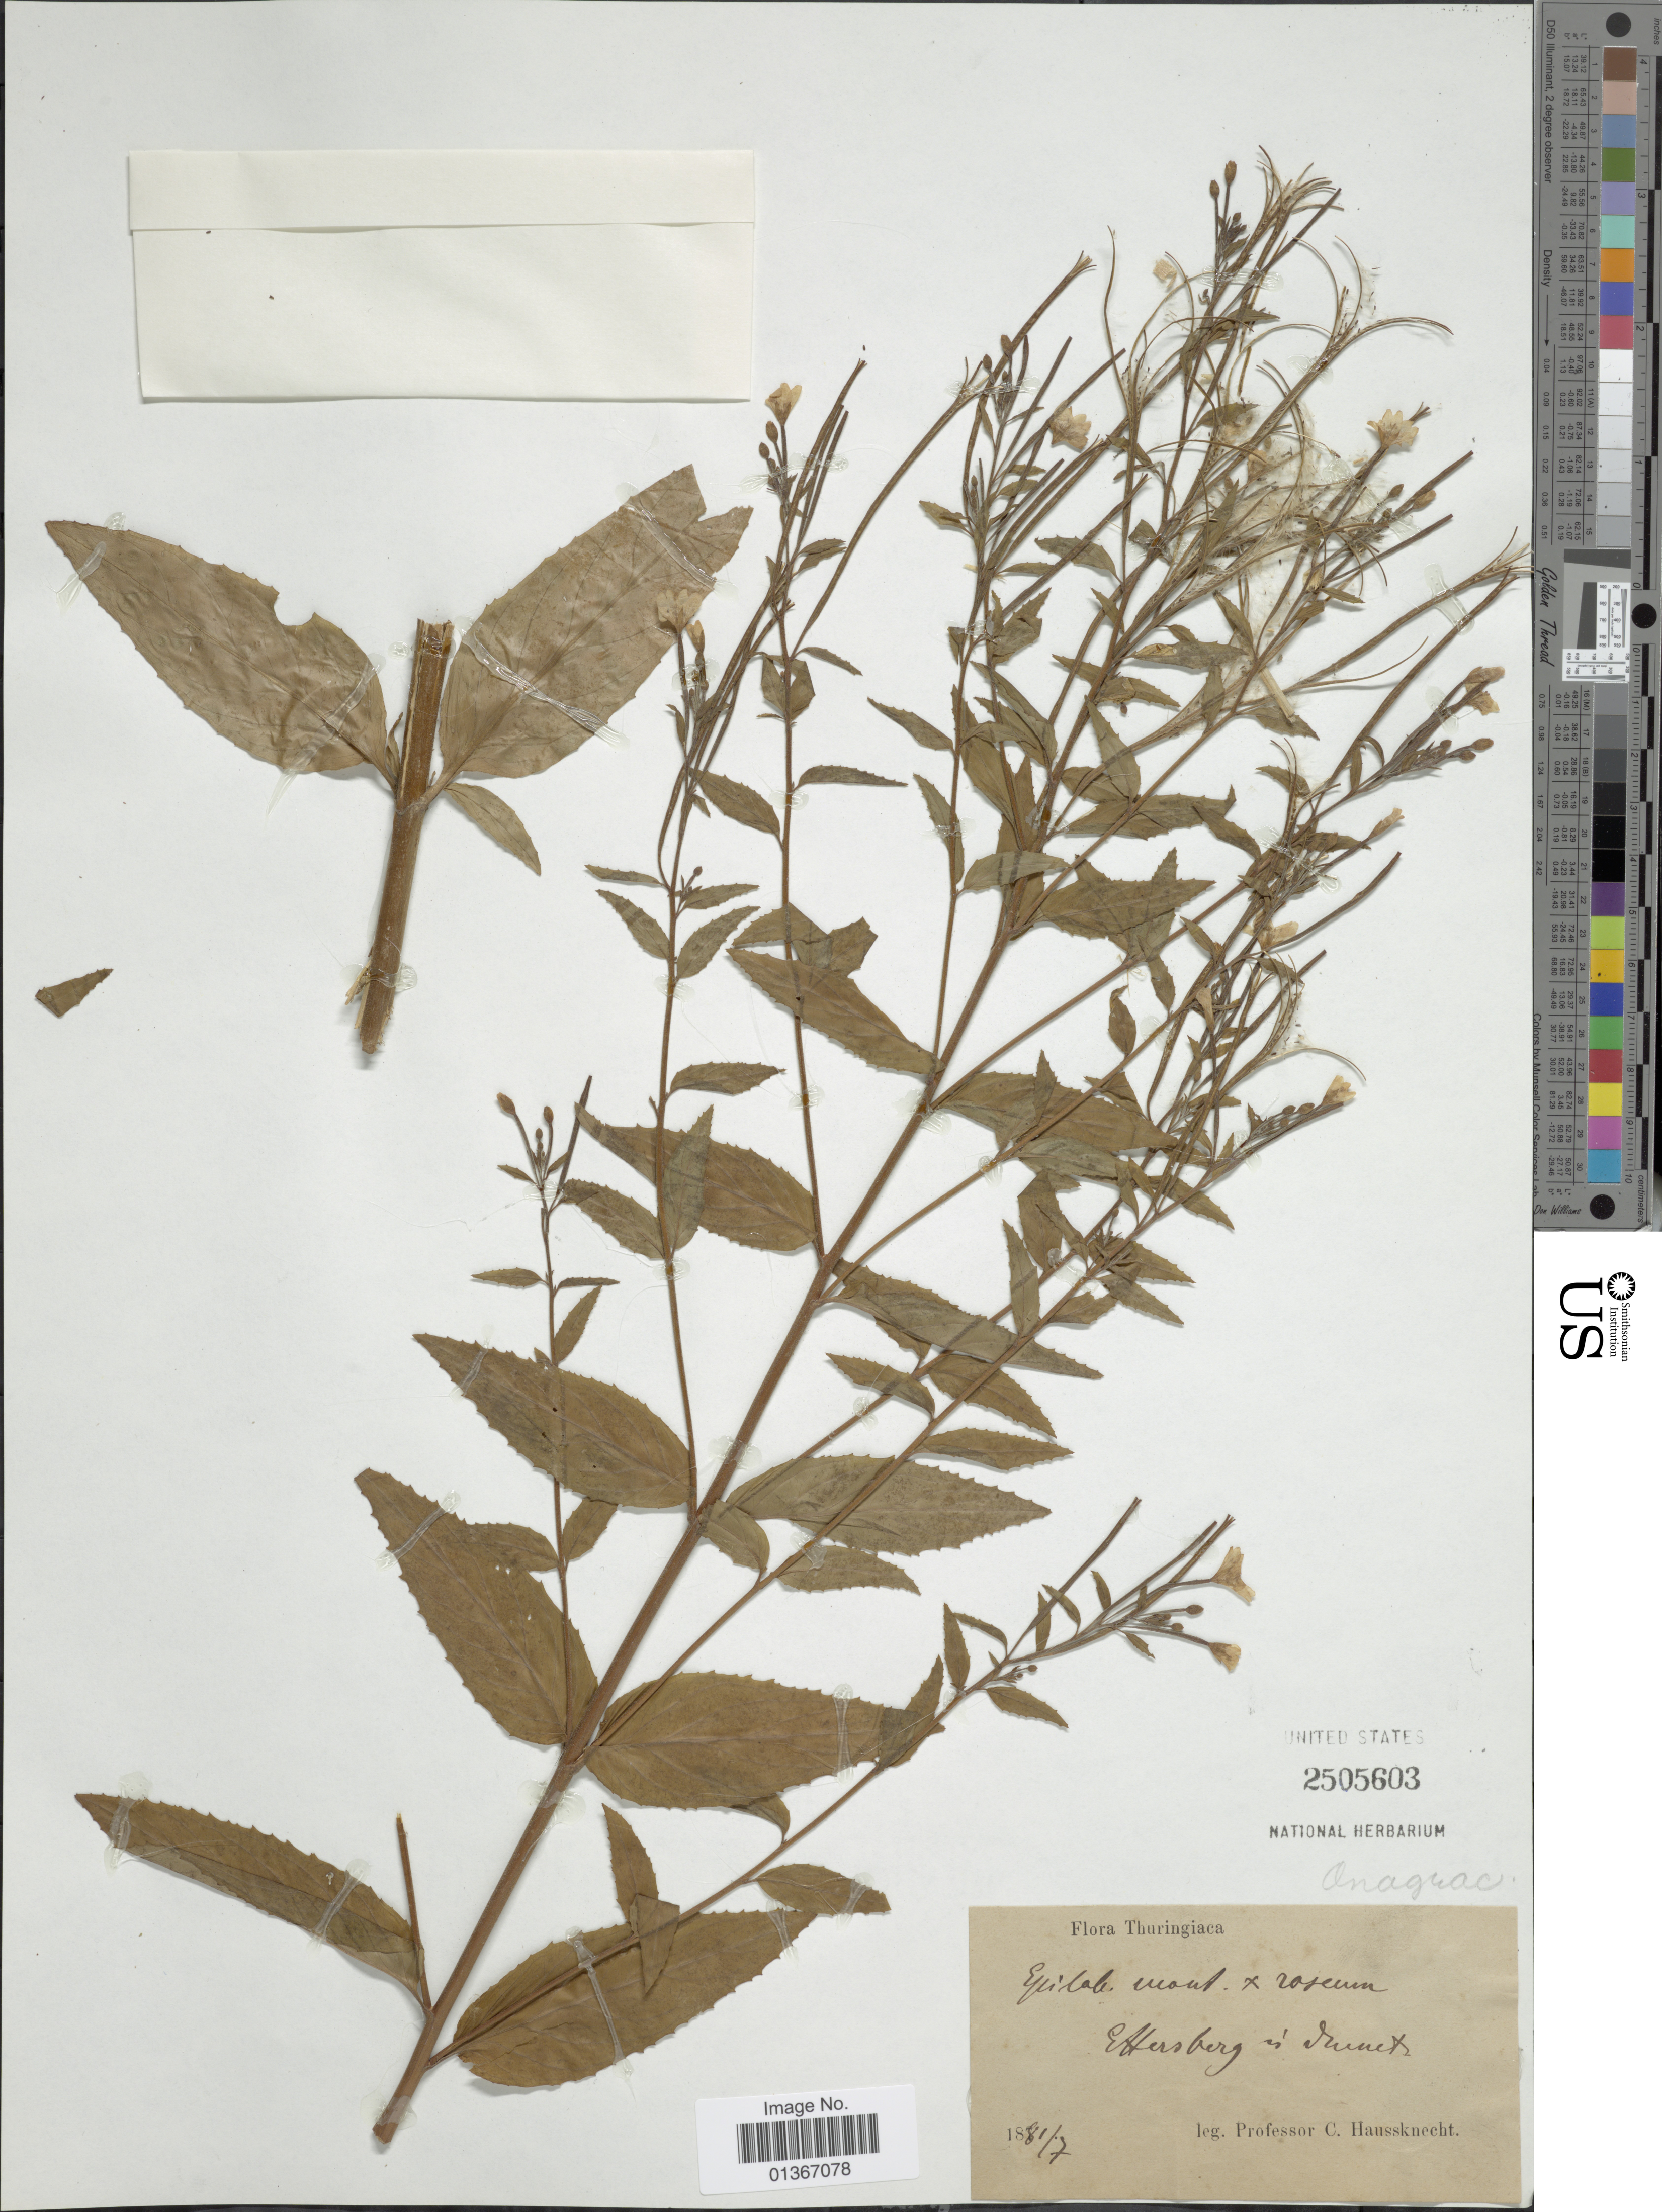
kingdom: Plantae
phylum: Tracheophyta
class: Magnoliopsida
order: Myrtales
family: Onagraceae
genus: Epilobium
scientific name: Epilobium roseum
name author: Schreb.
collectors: C. Haussknecht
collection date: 1881-07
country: Germany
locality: Thuringiaca. Ettersberg in duinet. [interpreted]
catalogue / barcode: US 2505603